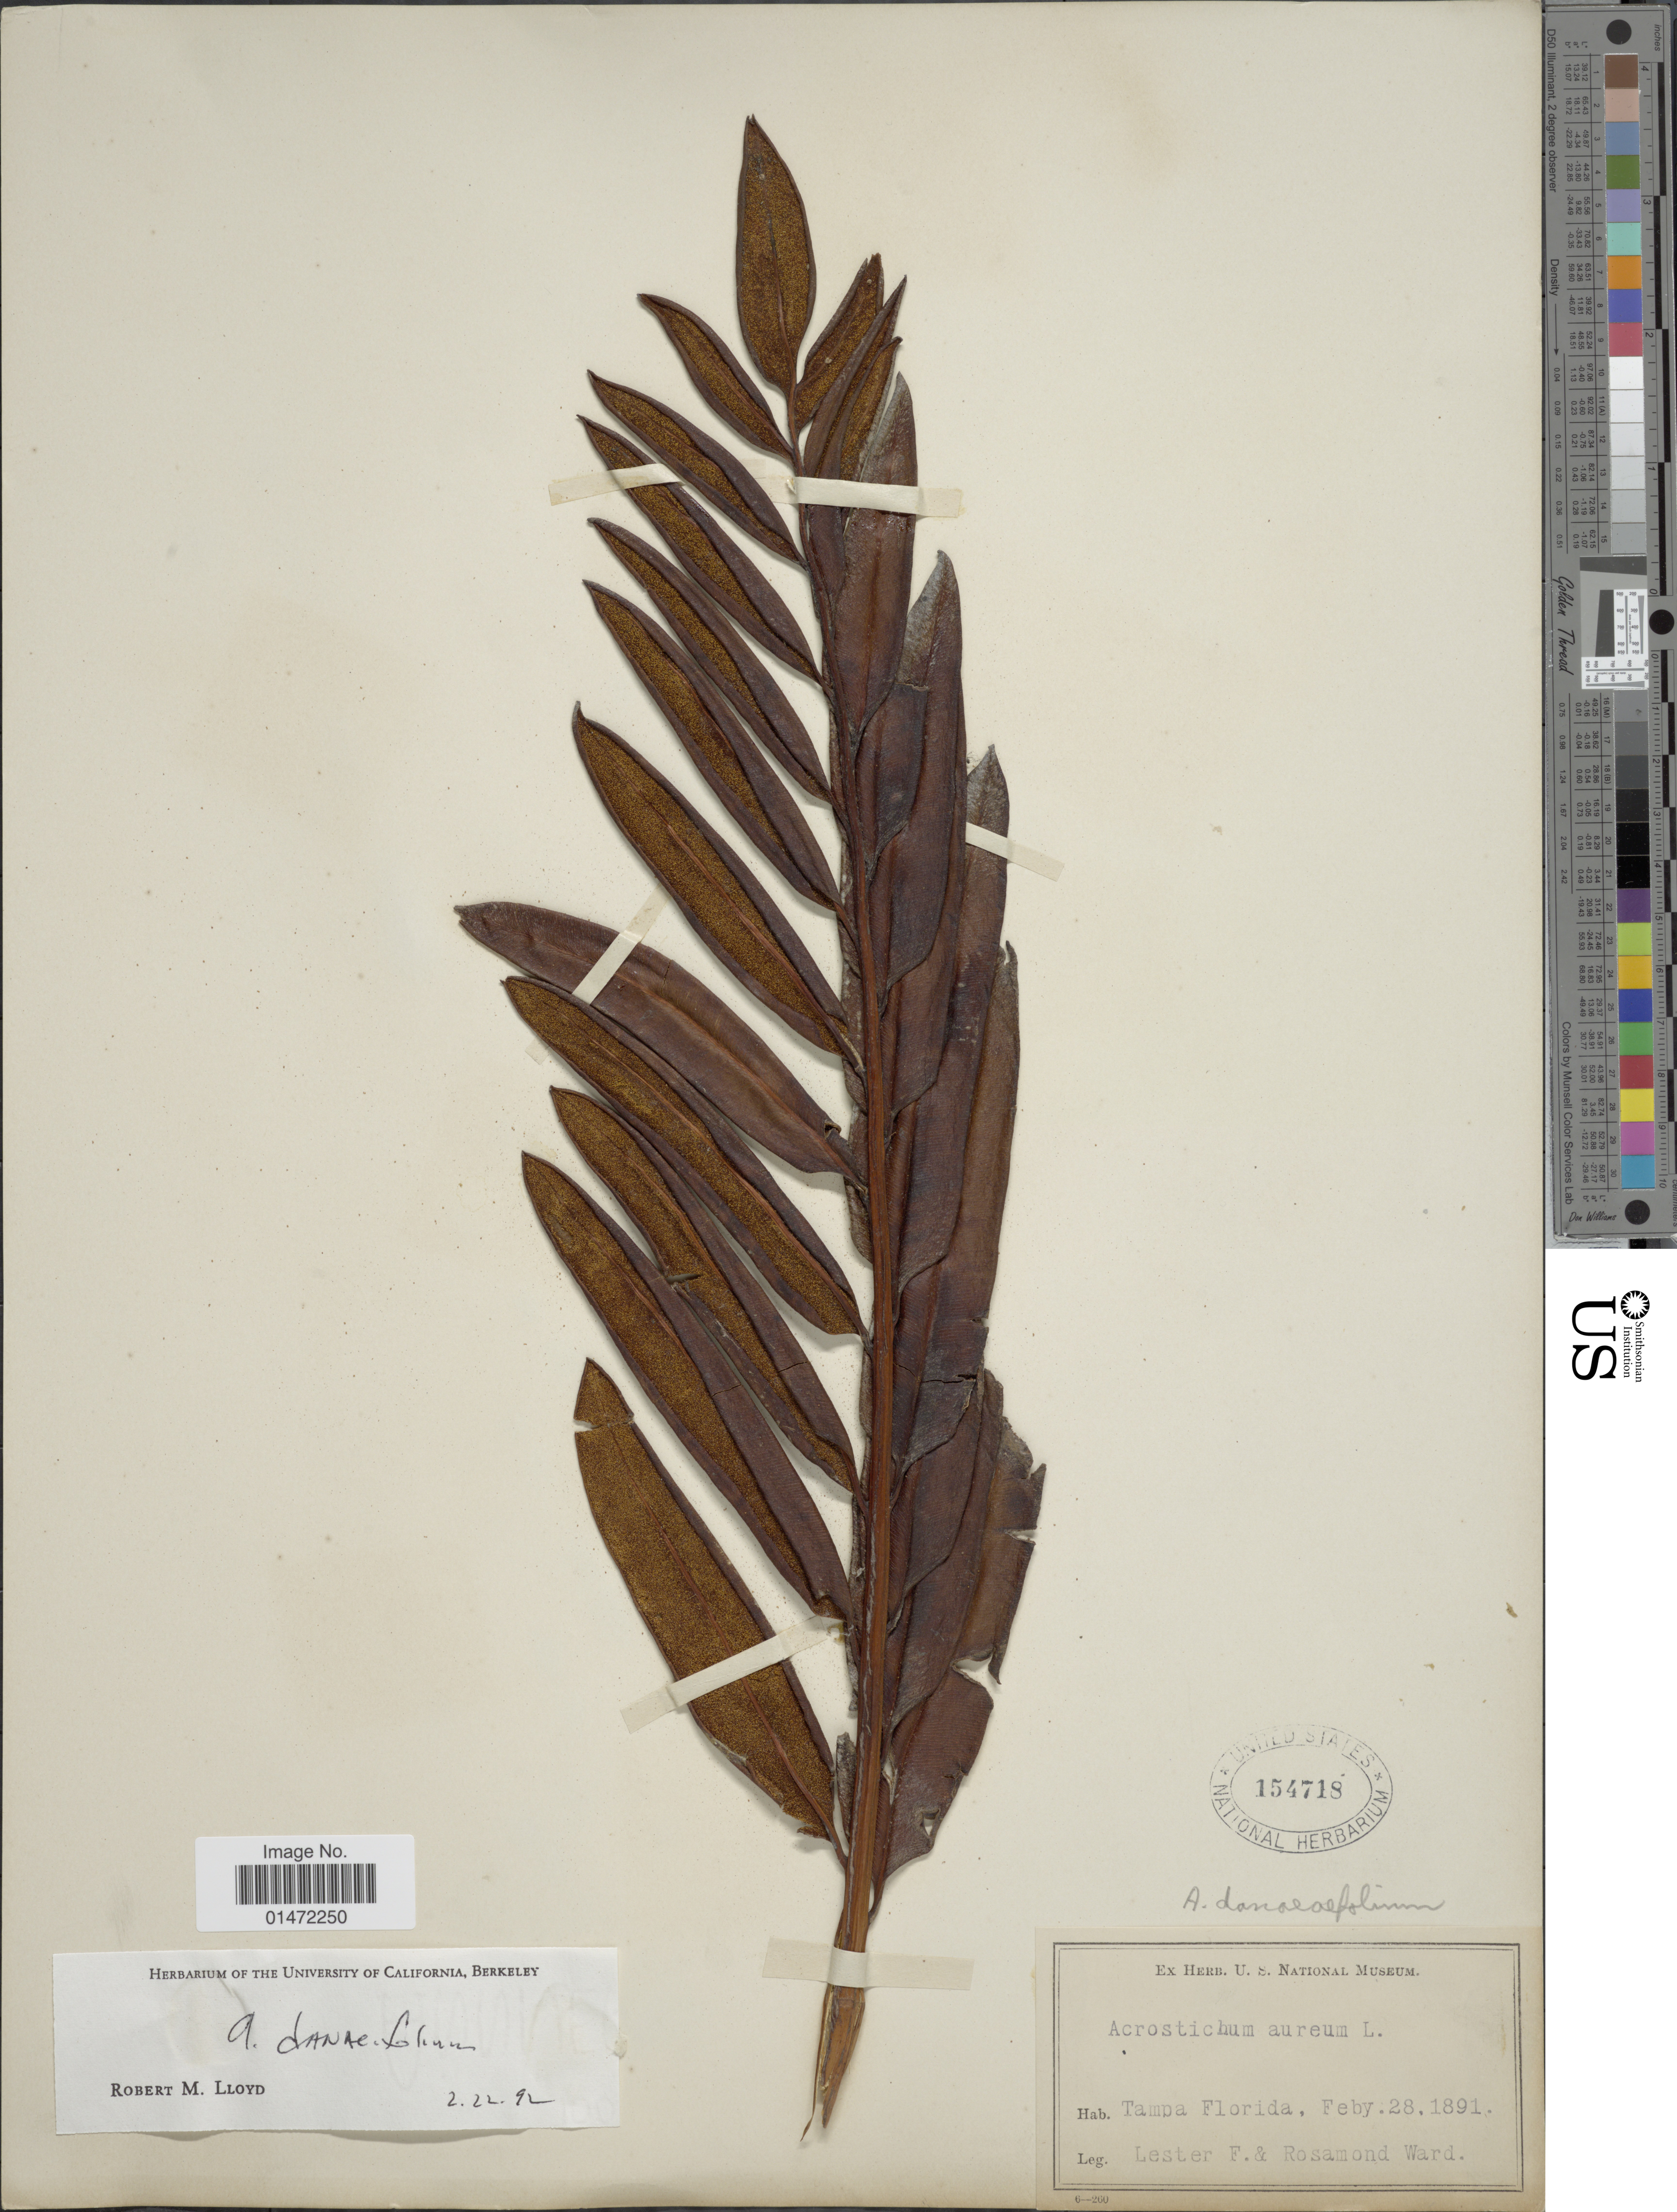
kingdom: Plantae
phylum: Tracheophyta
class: Polypodiopsida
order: Polypodiales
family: Pteridaceae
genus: Acrostichum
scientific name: Acrostichum danaeifolium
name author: Langsd. & Fisch.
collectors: L. F. Ward & R. Ward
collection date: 1891-02-28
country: United States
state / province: Florida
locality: Tampa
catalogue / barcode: US 154718